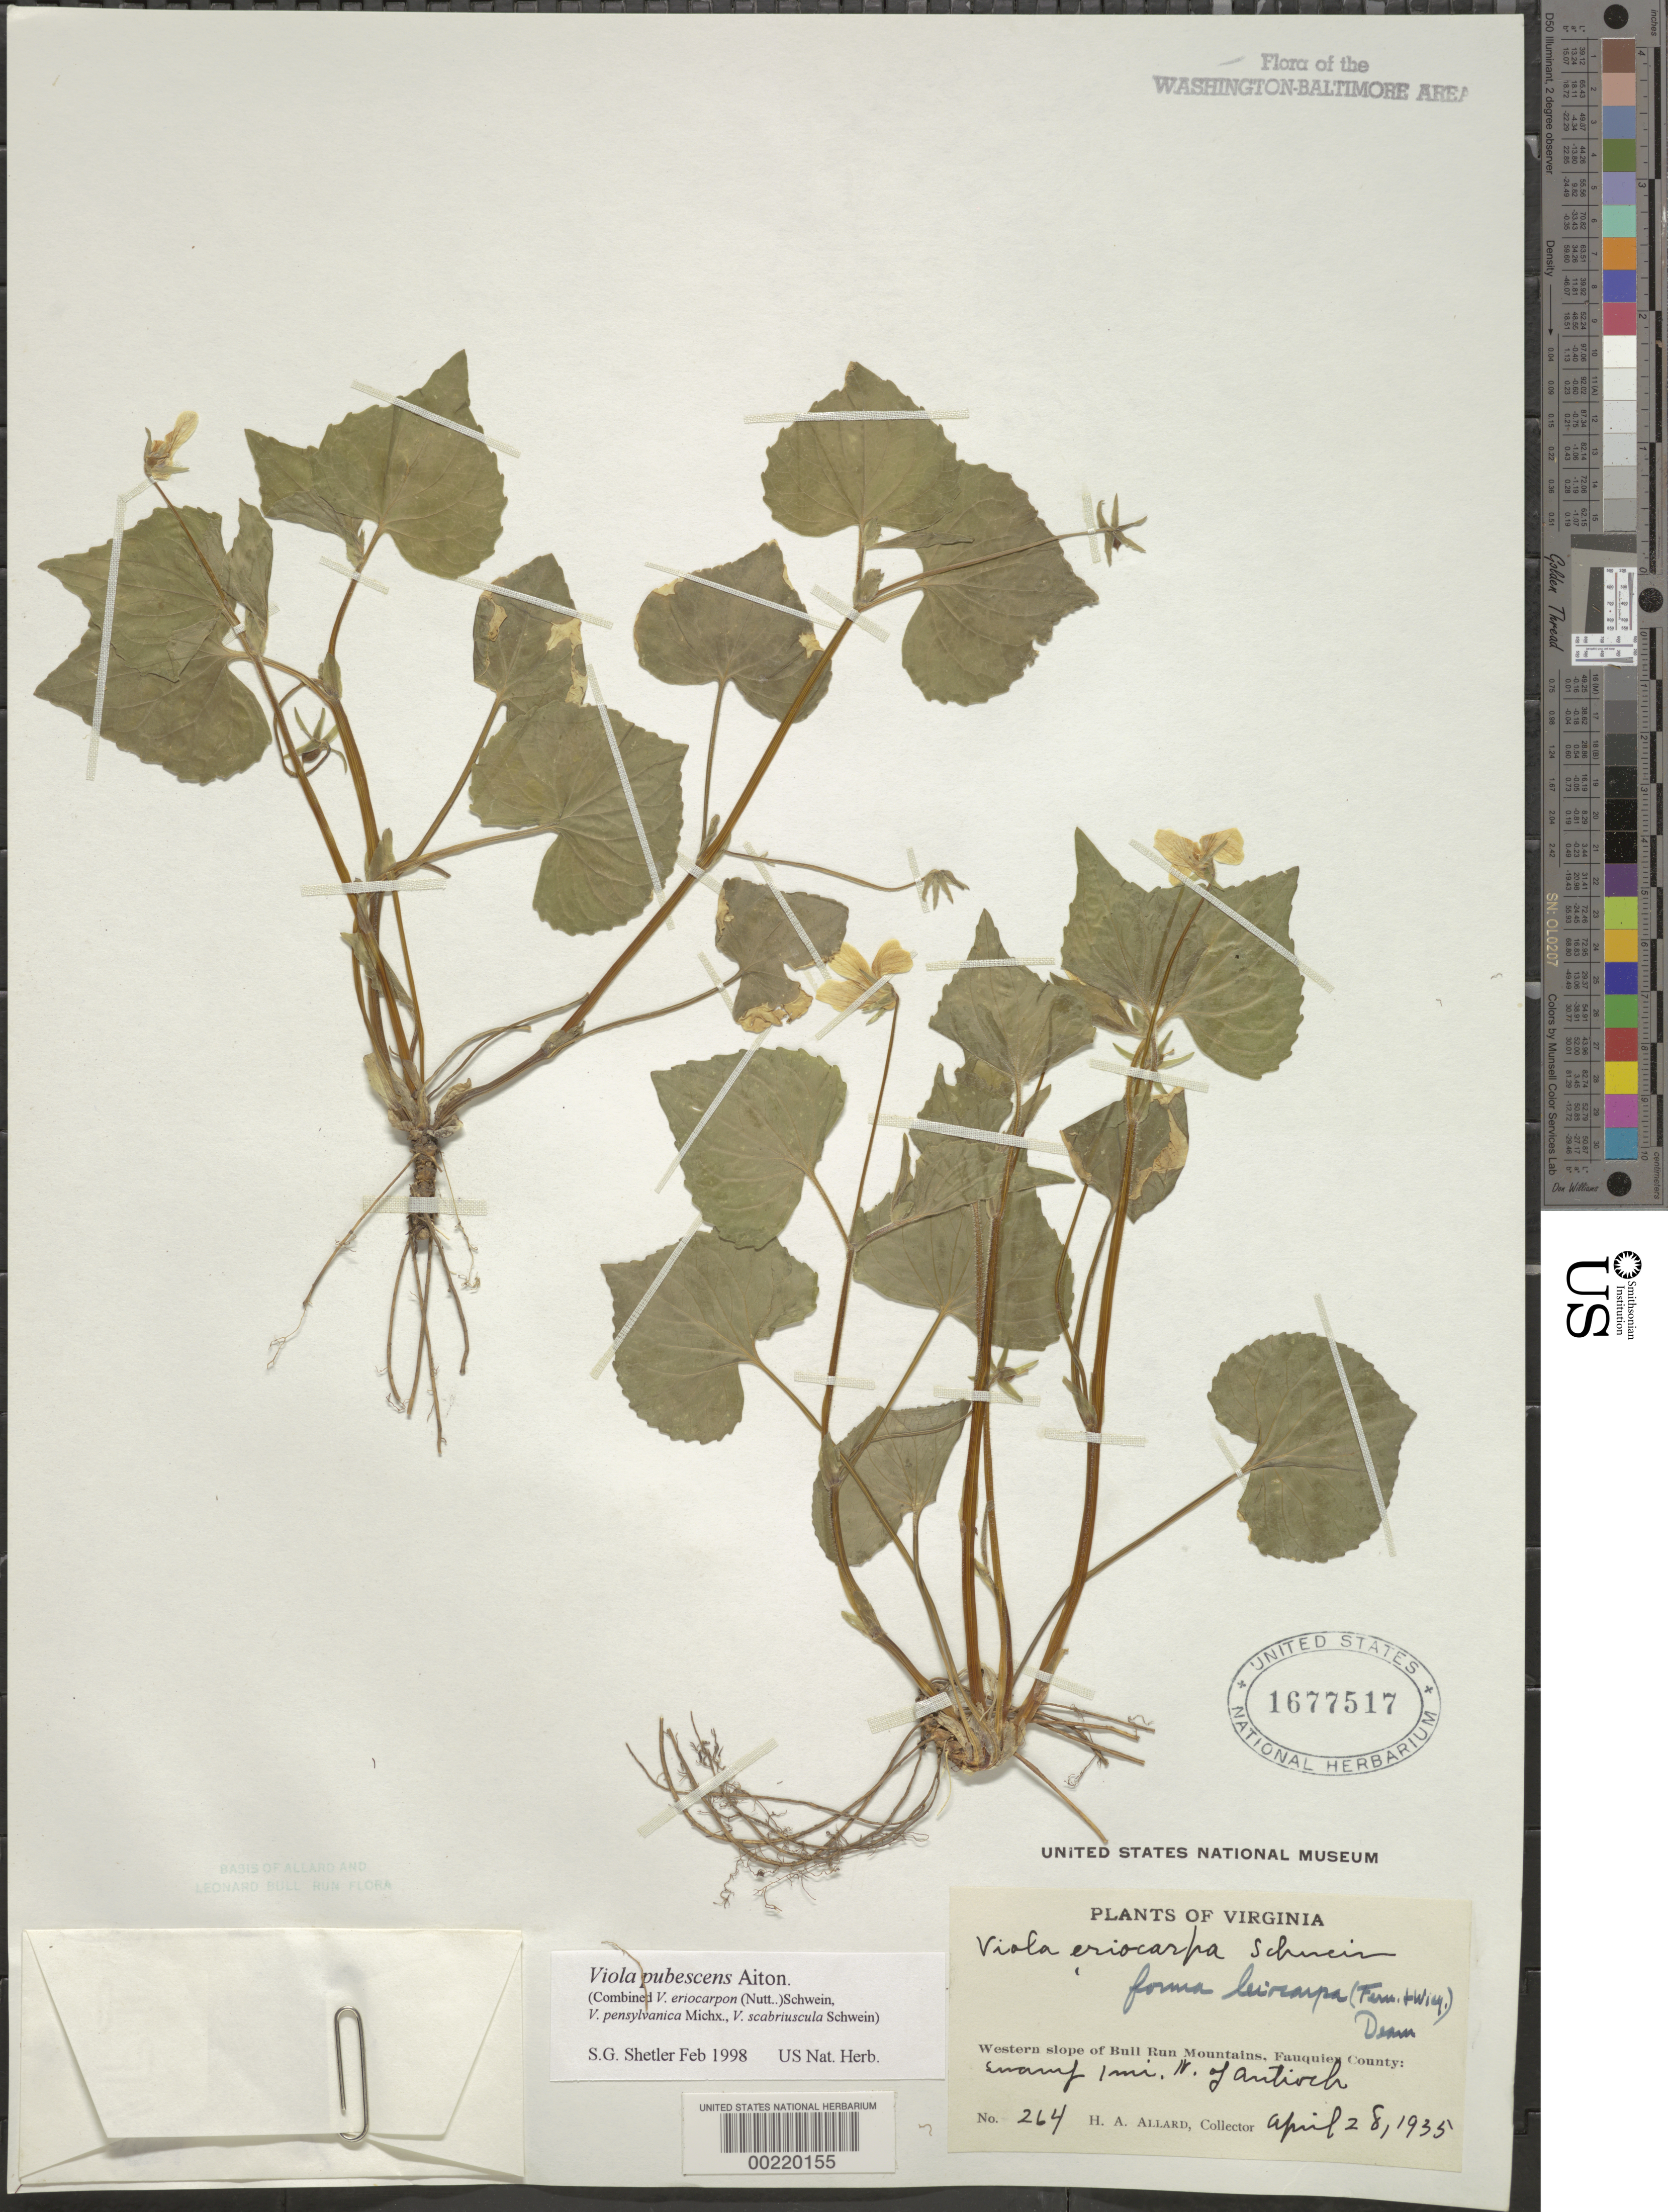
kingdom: Plantae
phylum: Tracheophyta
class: Magnoliopsida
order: Malpighiales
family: Violaceae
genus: Viola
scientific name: Viola pubescens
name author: Aiton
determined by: Shetler, Stanwyn G., (US), NMNH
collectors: H. A. Allard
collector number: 264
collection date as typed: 28 Apr 1935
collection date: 1935-04-28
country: United States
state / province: Virginia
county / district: Fauquier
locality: North of Antioch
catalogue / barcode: US 1677517